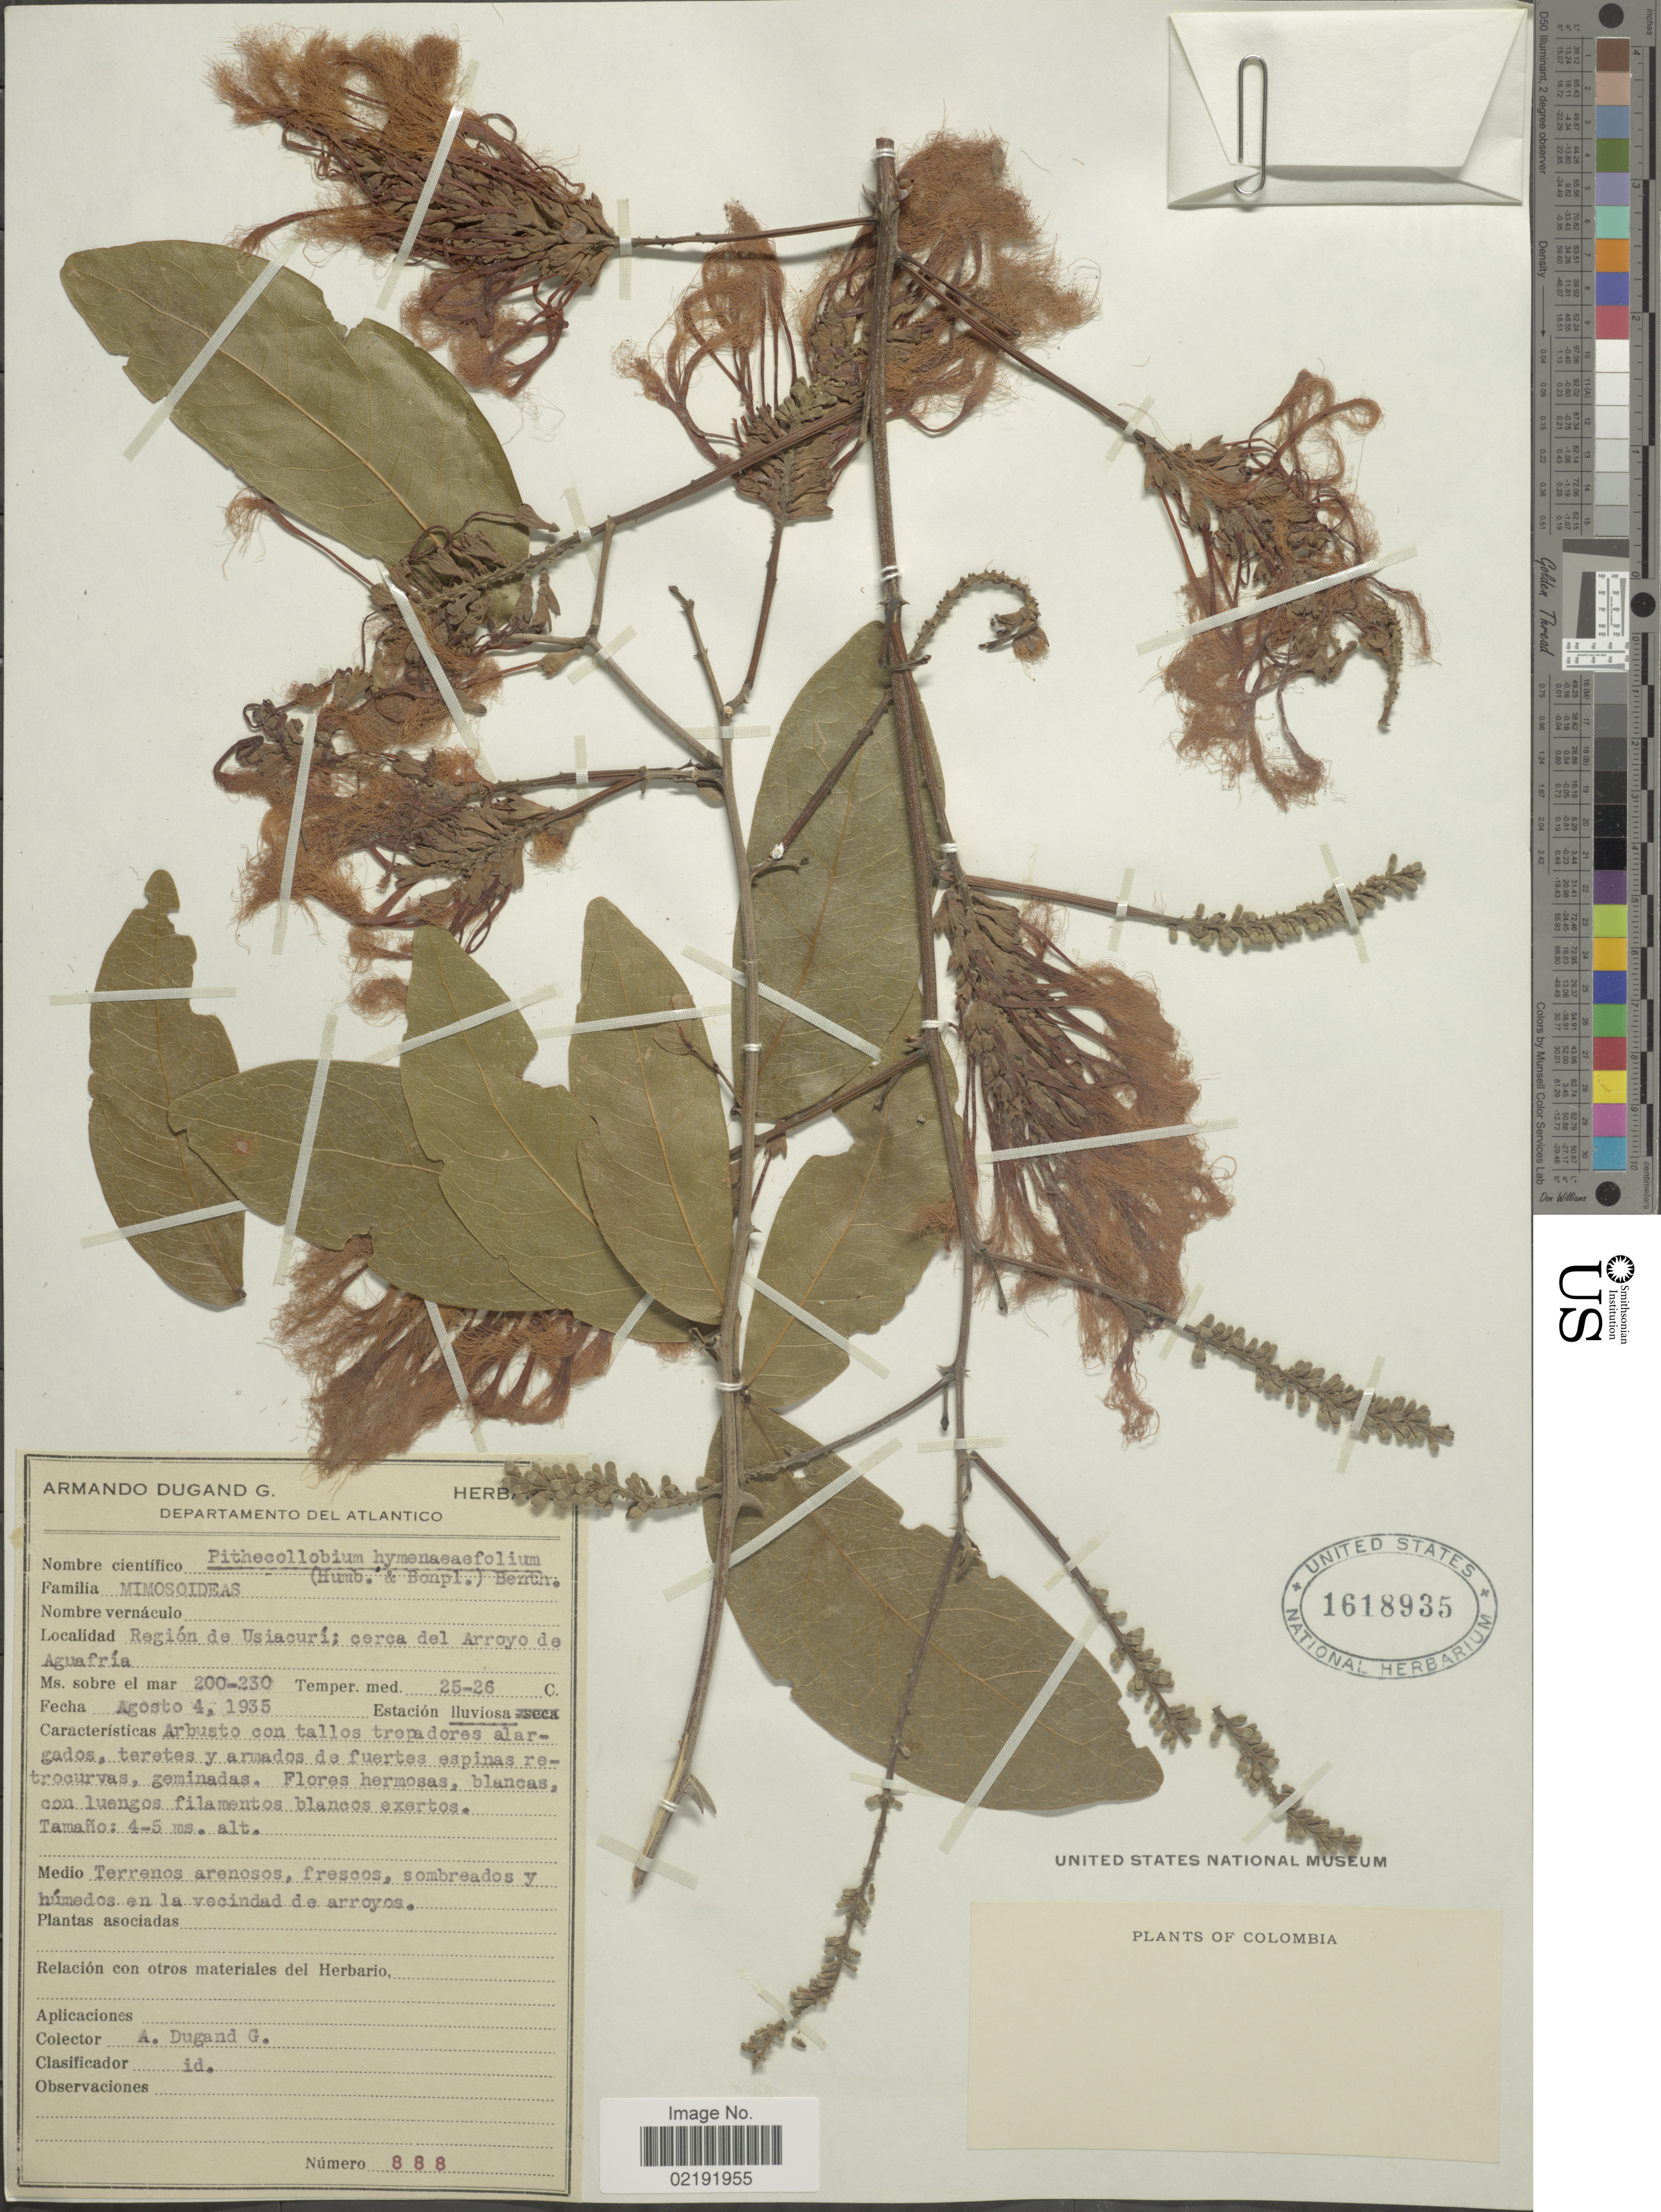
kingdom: Plantae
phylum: Tracheophyta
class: Magnoliopsida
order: Fabales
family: Fabaceae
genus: Pithecellobium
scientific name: Pithecellobium hymenaeifolium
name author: (Humb. & Bonpl. ex Willd.) Benth.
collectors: A. Dugand G.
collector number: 888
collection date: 1935-08-04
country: Colombia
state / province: Atlántico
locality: Departamento del Atlantico. Región de Usiacurí; cerca del Arroyo de Aguafría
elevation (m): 200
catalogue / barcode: US 1618935